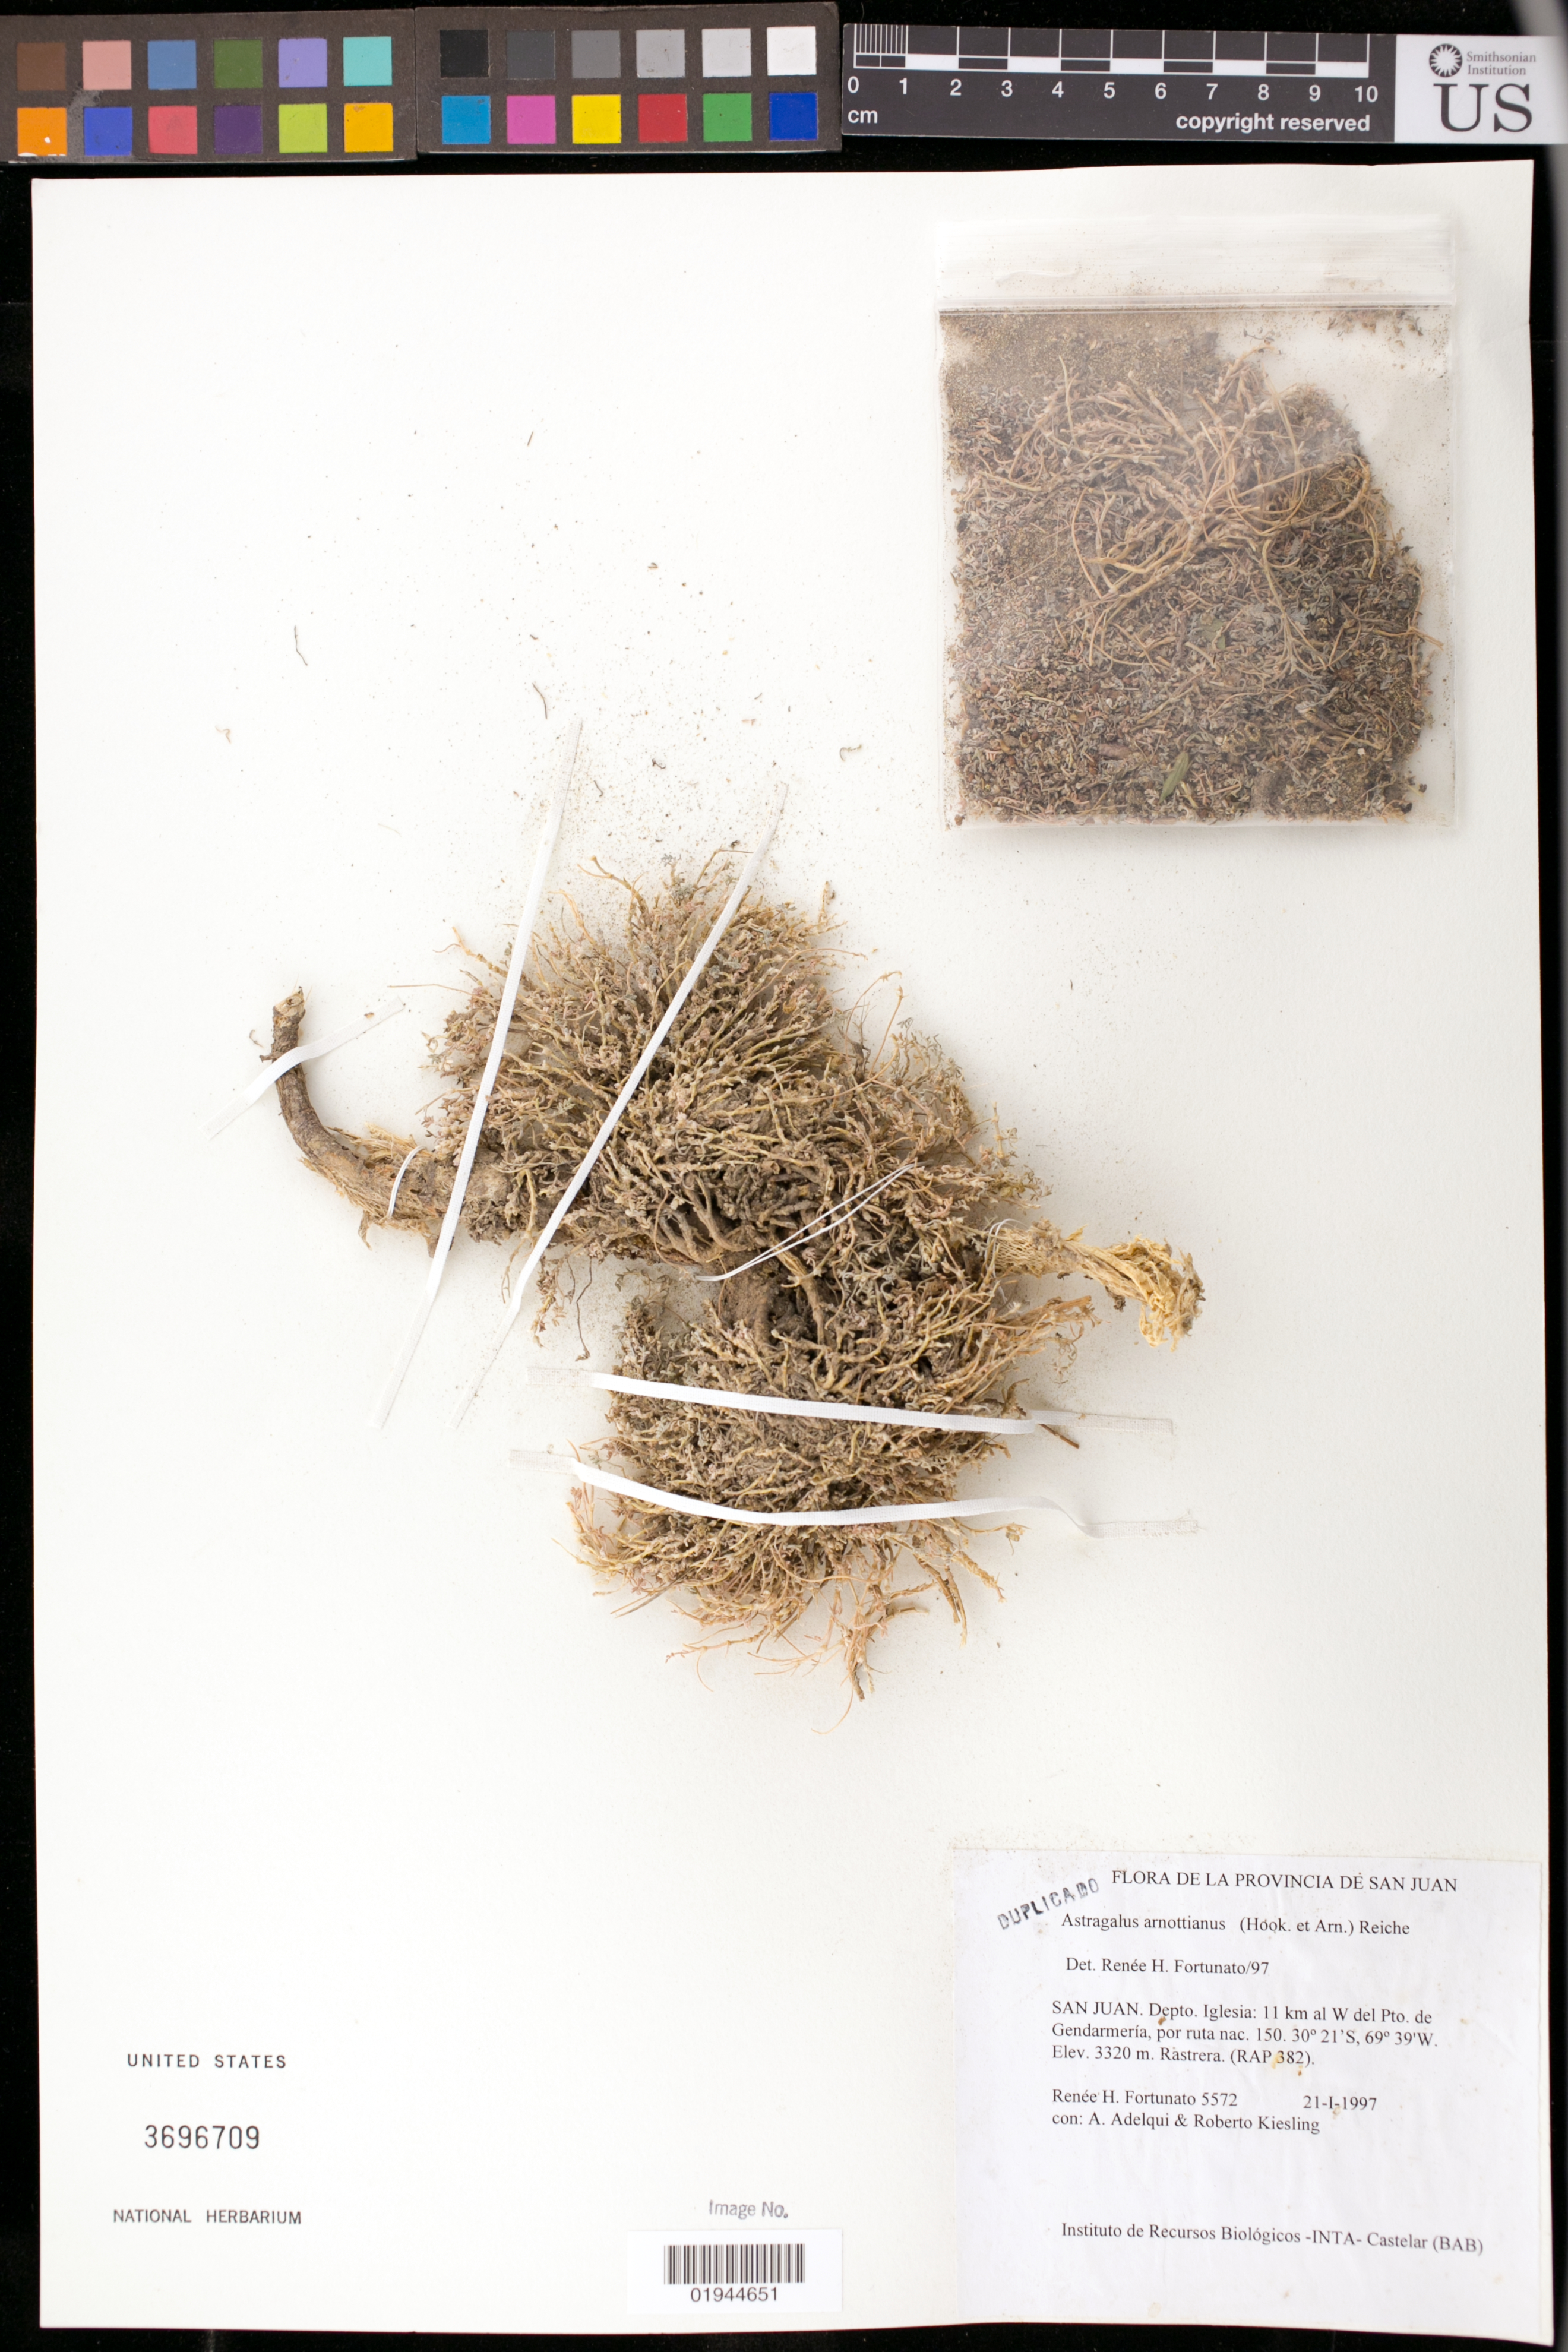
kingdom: Plantae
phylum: Tracheophyta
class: Magnoliopsida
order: Fabales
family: Fabaceae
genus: Astragalus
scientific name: Astragalus arnottianus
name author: (Gillies ex Hook. & Arn.) Reiche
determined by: Fortunato, R. H.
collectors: R. H. Fortunato, A. Adelqui & R. Kiesling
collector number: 5572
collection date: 1997-01-21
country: Argentina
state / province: San Juan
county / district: Iglesia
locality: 11 km al W del Pto. de Gendarmeria, por ruta nac. 150.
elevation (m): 3320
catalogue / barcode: US 3696709